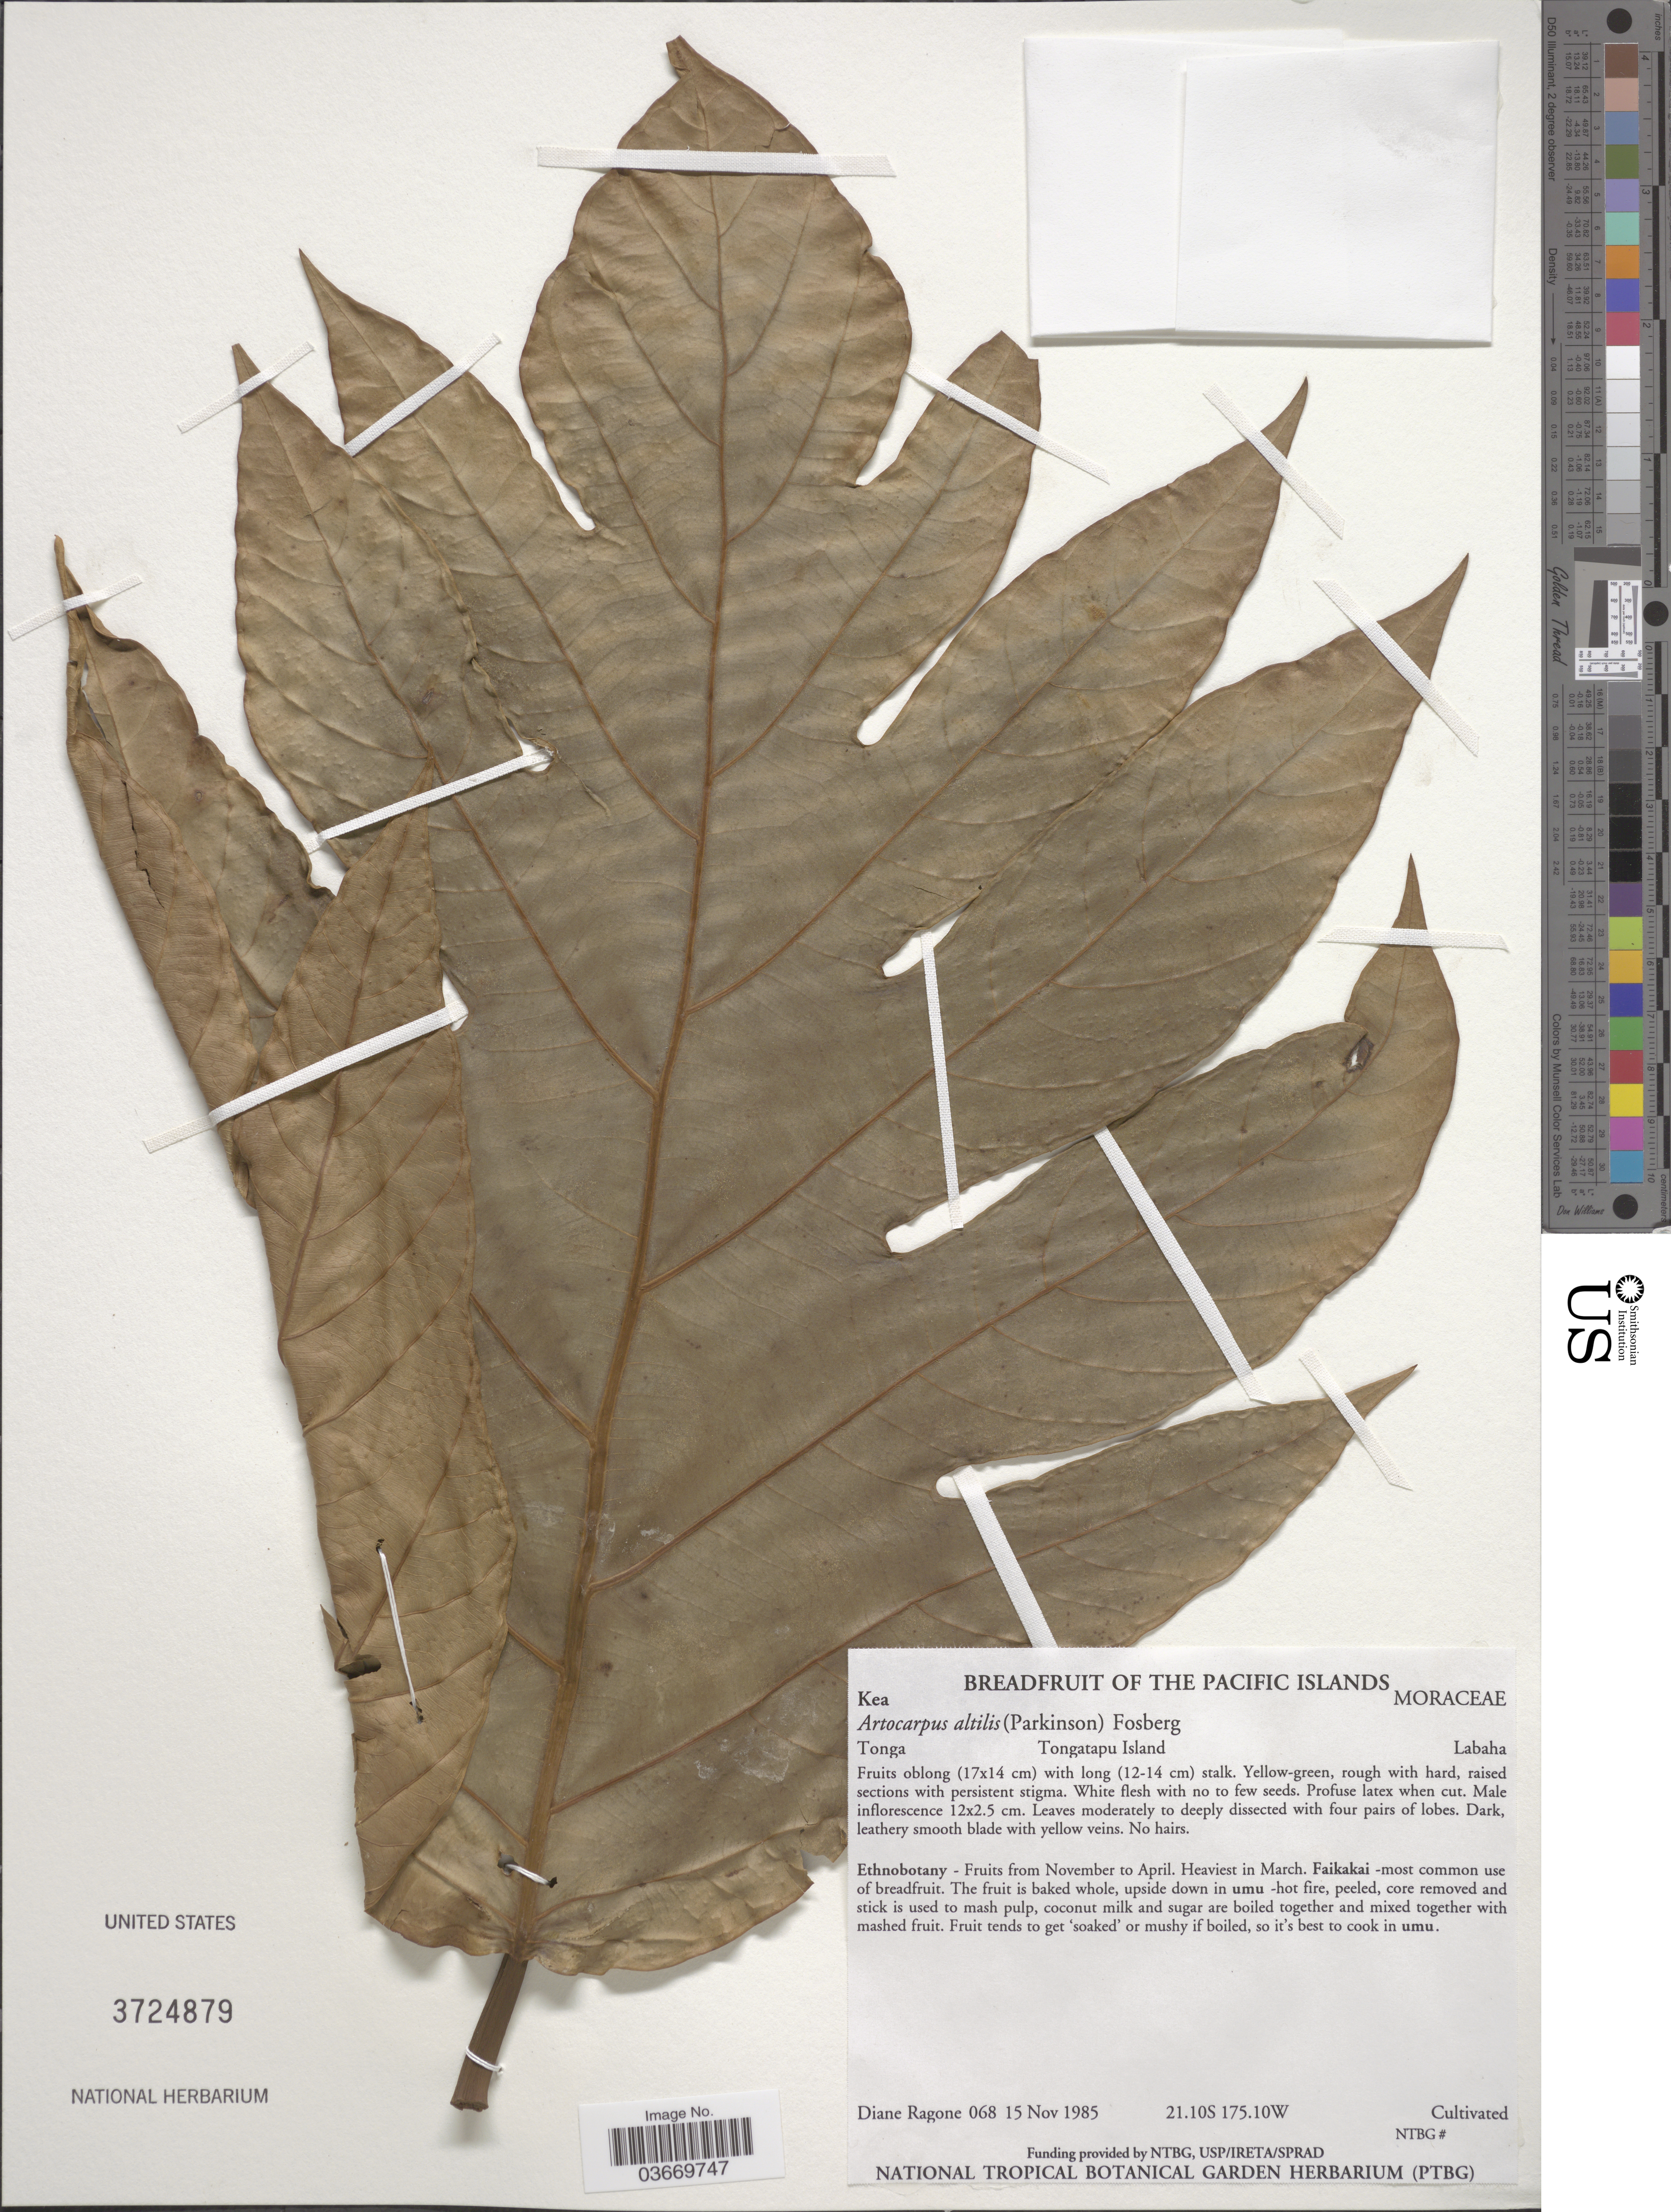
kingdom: Plantae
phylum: Tracheophyta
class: Magnoliopsida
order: Rosales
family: Moraceae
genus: Artocarpus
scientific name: Artocarpus altilis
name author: (Parkinson) Fosberg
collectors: D. Ragone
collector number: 068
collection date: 1985-11-15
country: Tonga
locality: Tongatapu Island. Labaha.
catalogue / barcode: US 3724879